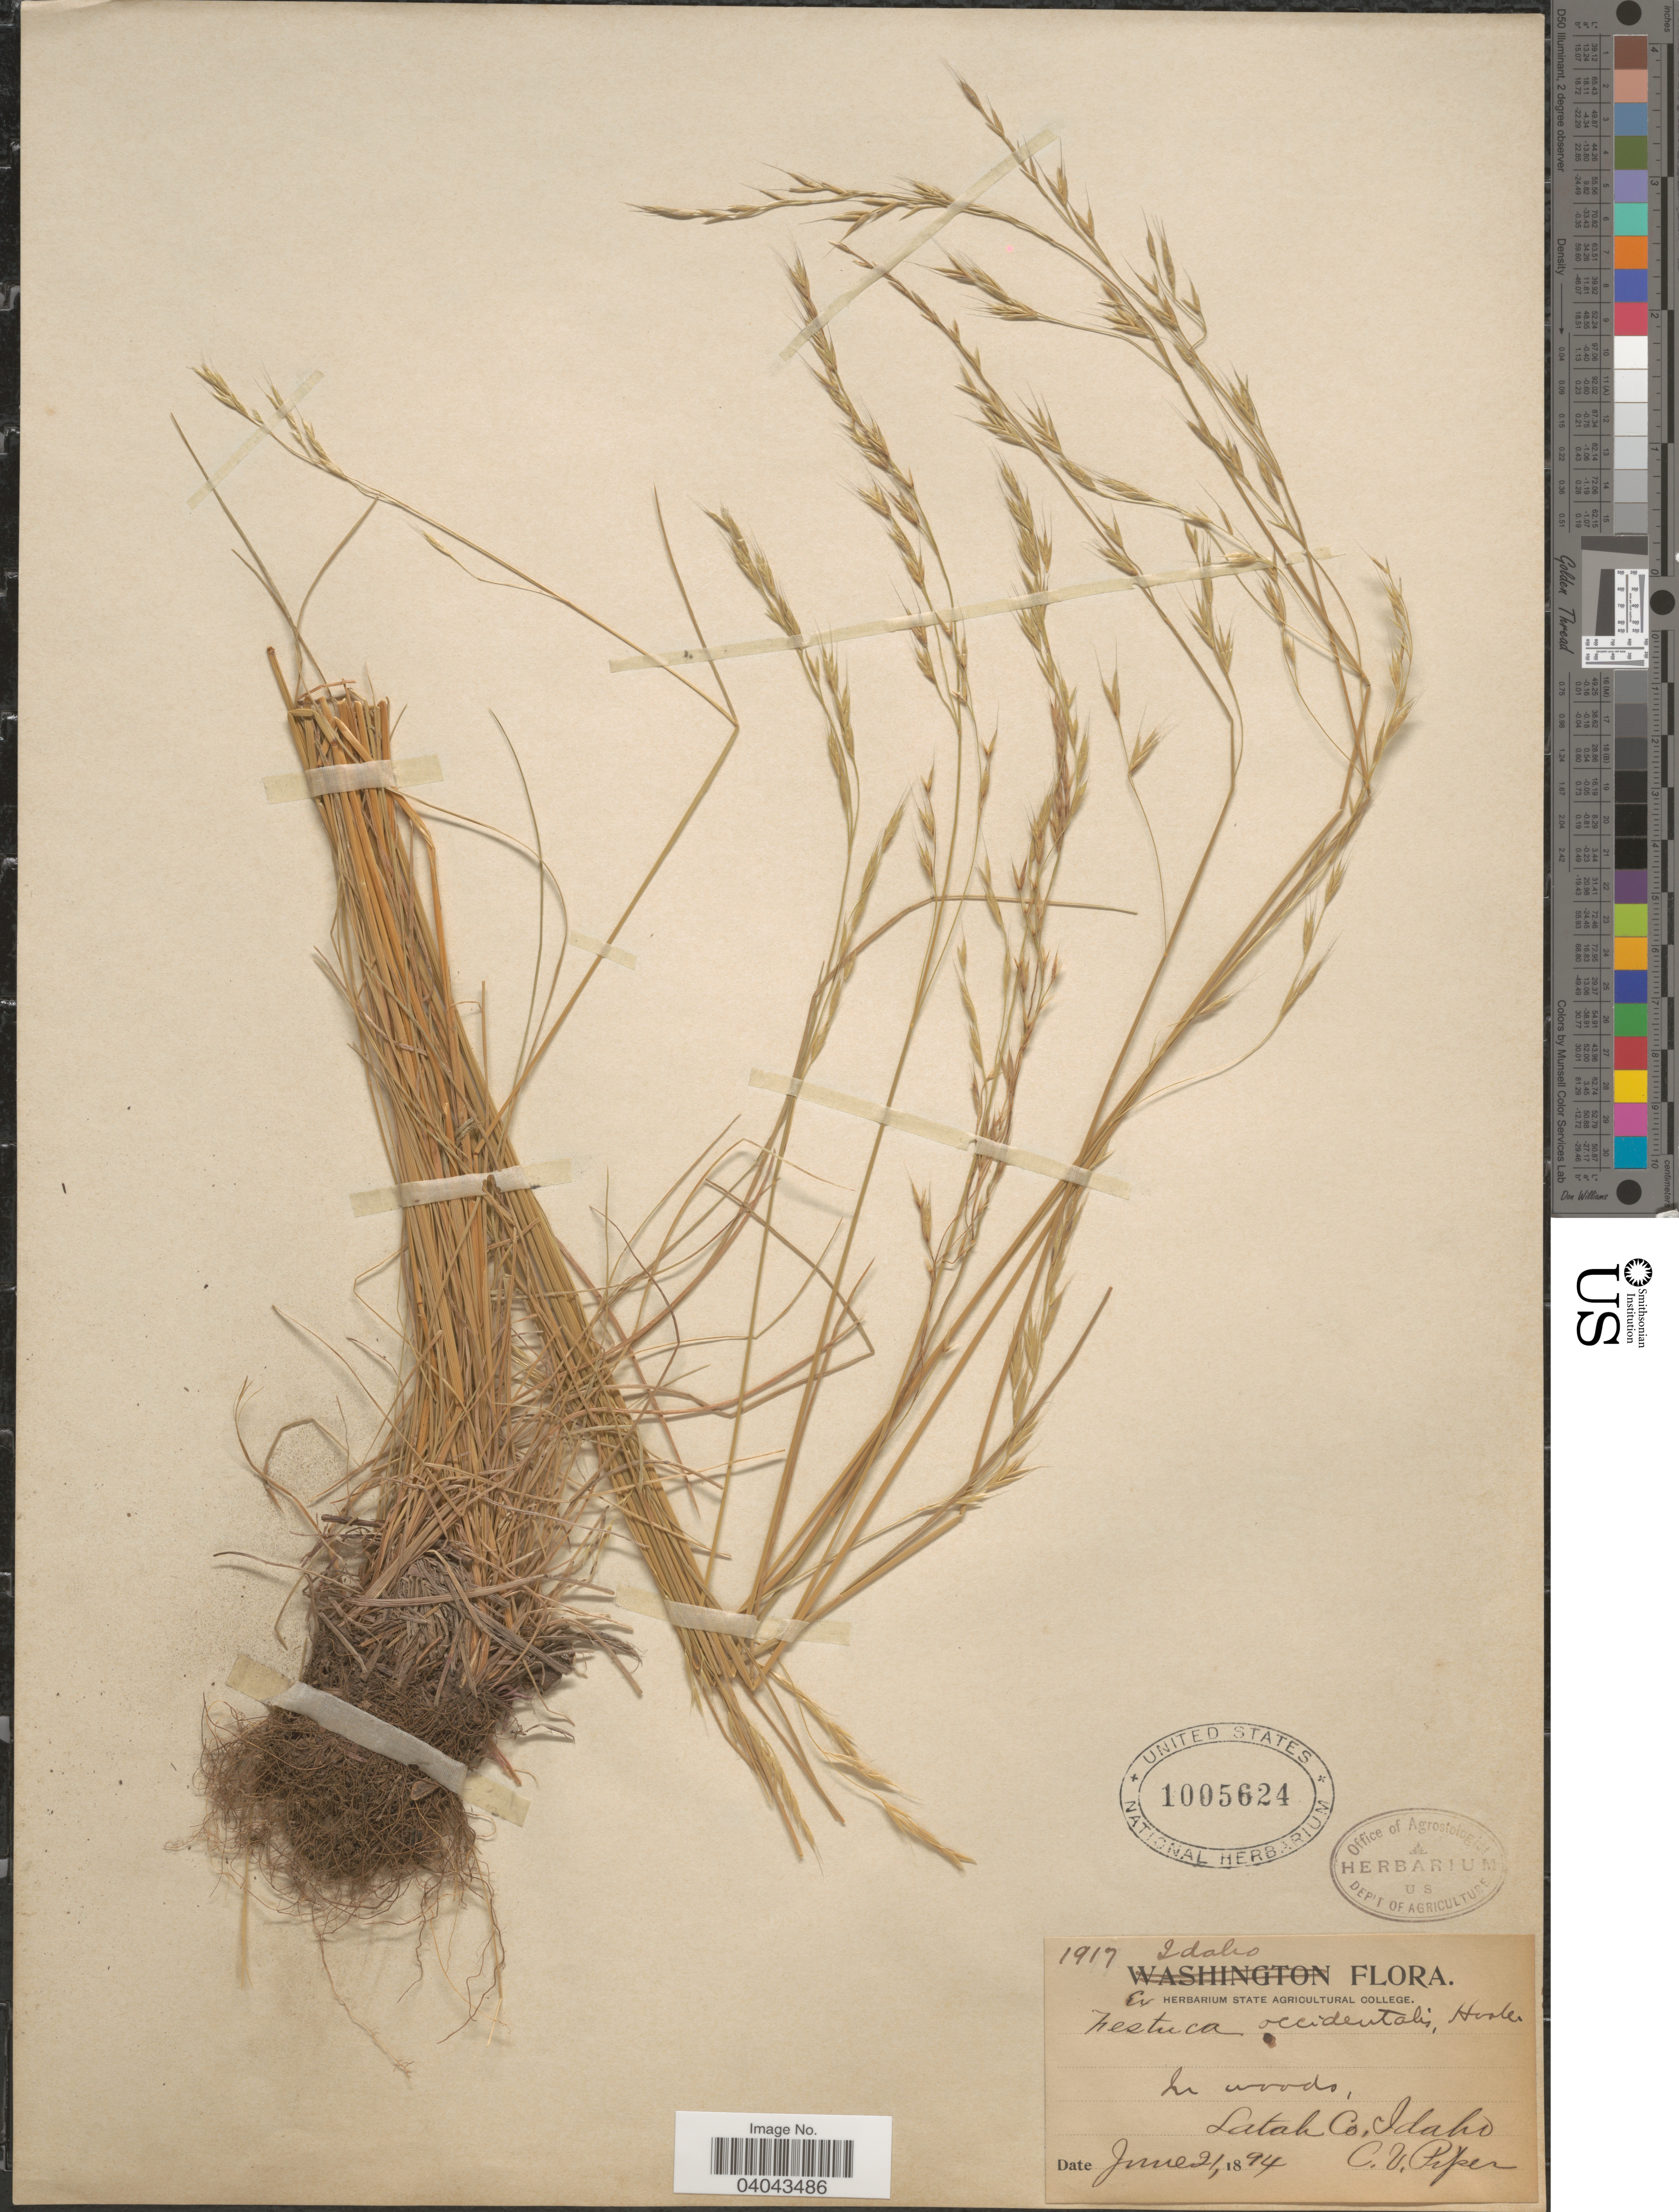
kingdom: Plantae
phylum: Tracheophyta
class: Liliopsida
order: Poales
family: Poaceae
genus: Festuca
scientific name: Festuca occidentalis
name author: Hook.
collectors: C. V. Piper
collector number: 1917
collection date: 1894-06-21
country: United States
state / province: Idaho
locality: In woods, Latah Co.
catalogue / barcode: US 1005624